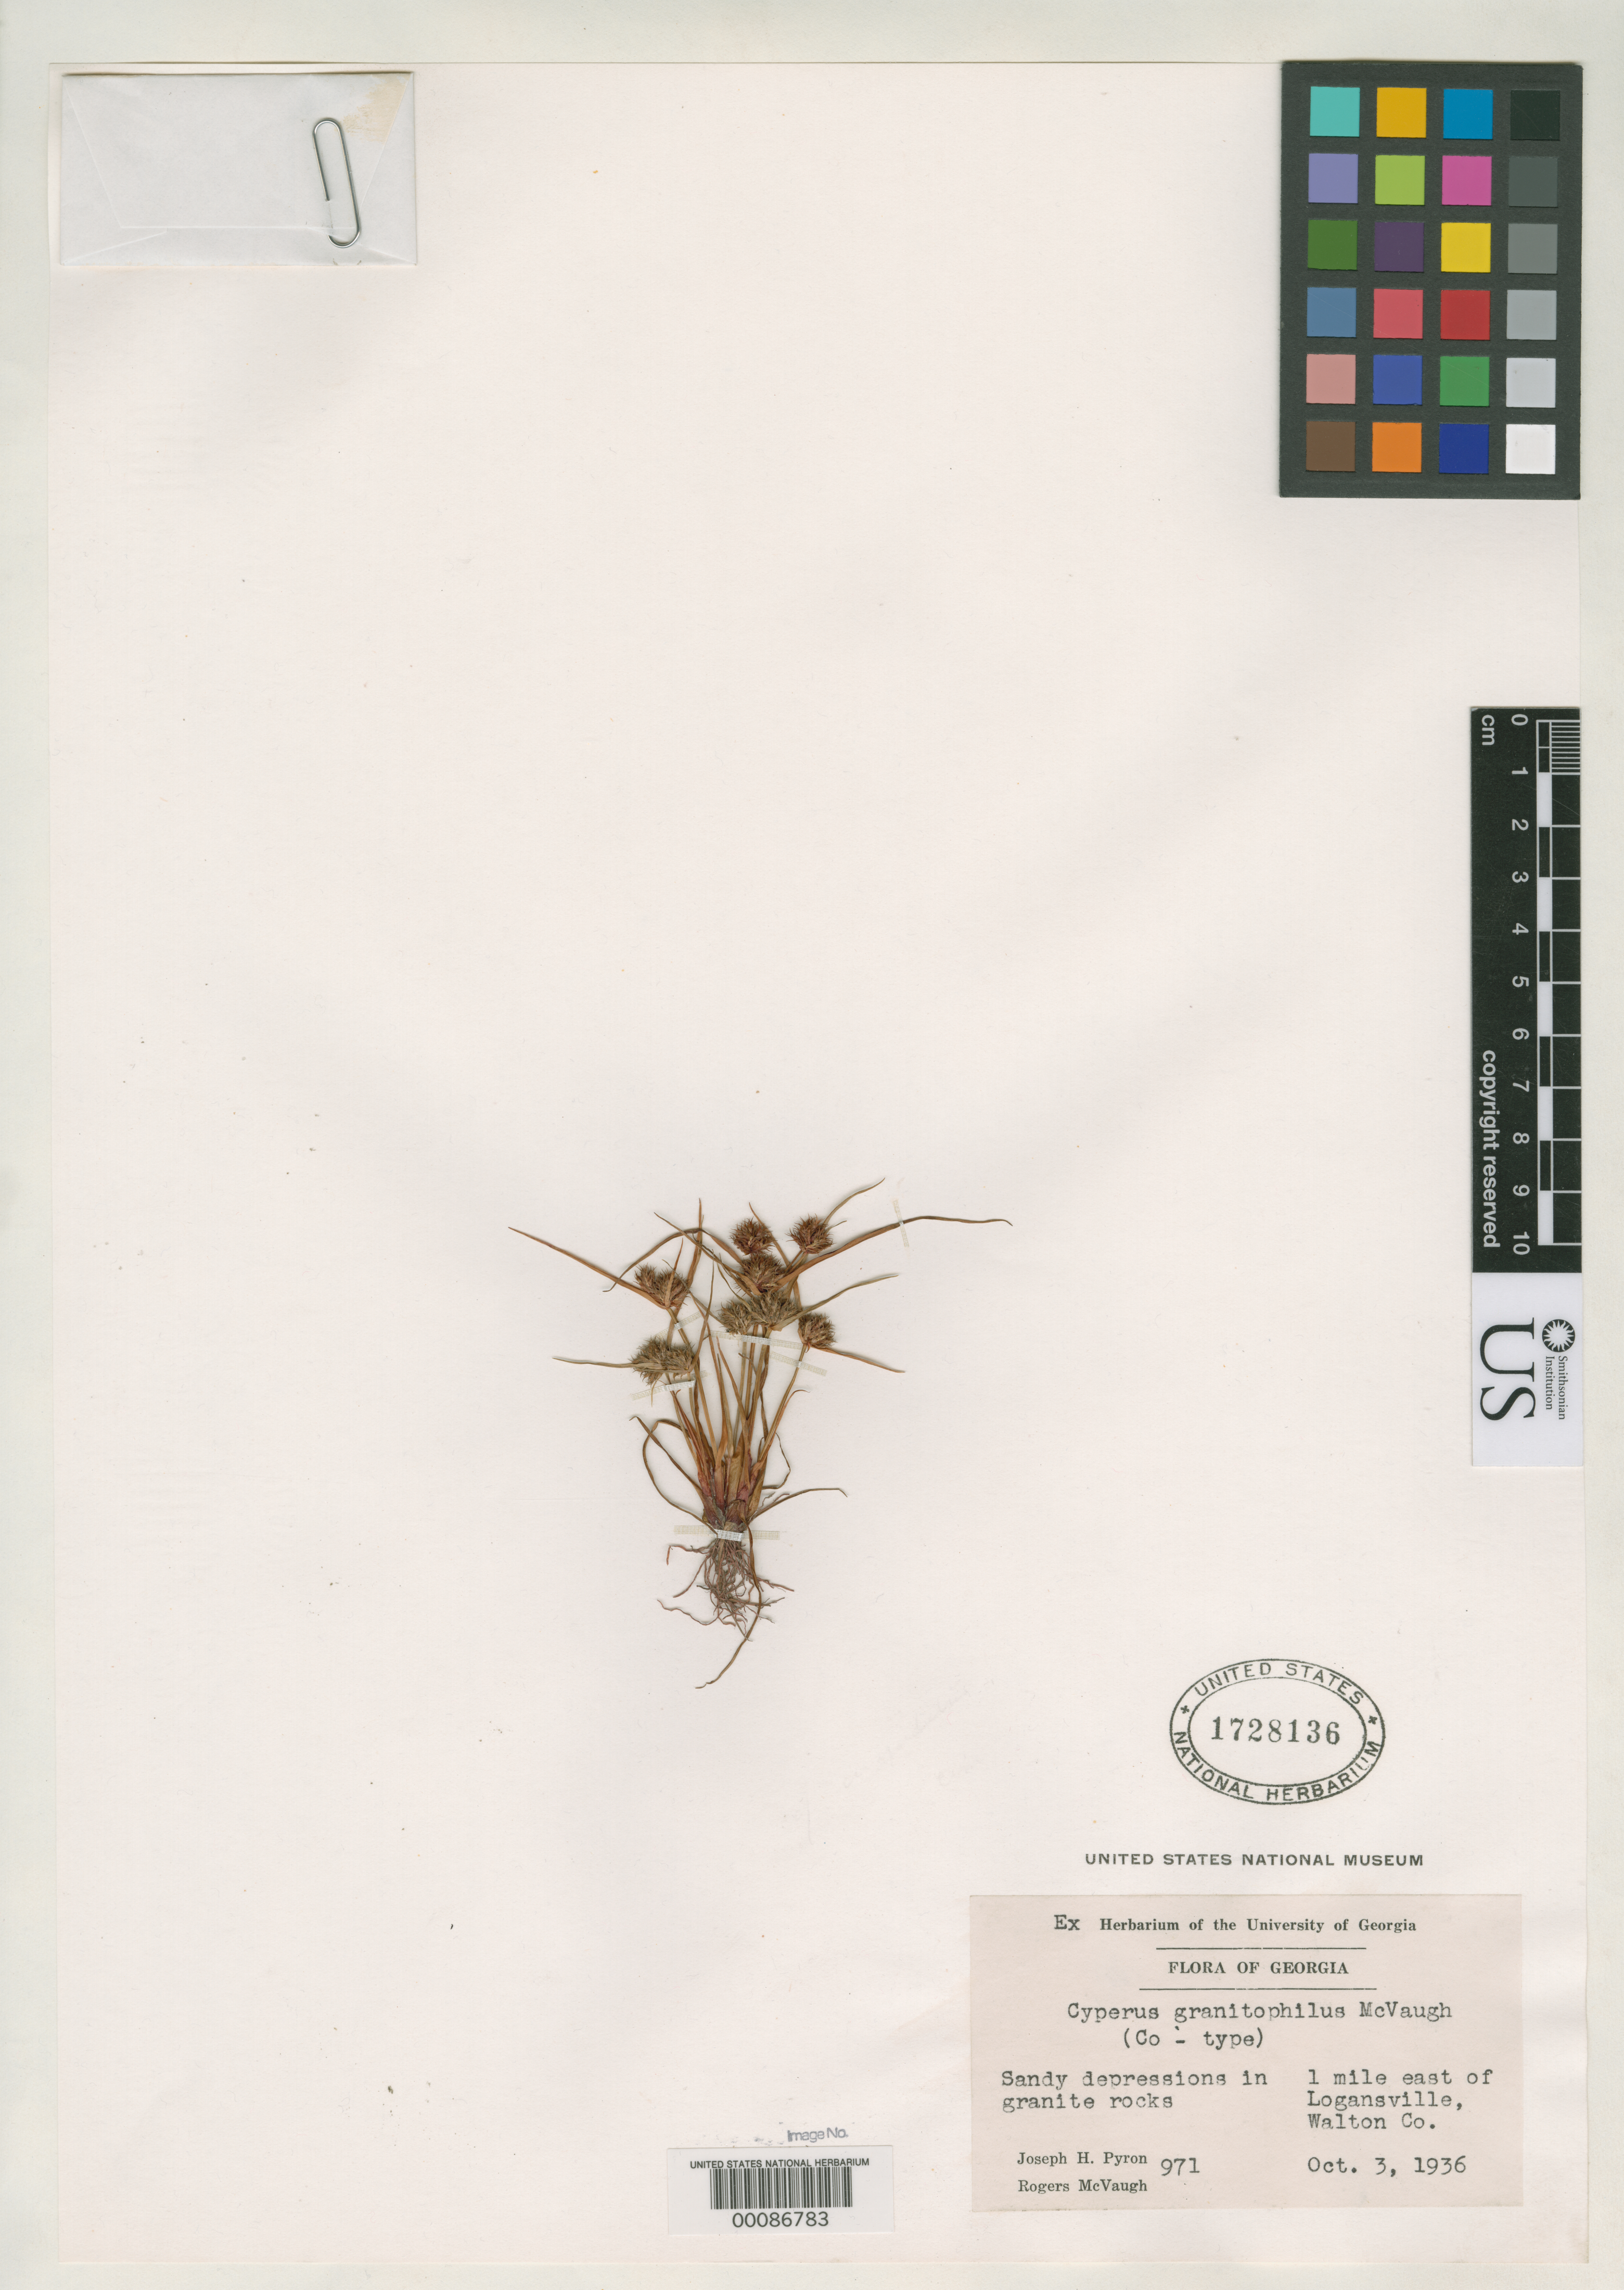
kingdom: Plantae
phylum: Tracheophyta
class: Liliopsida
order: Poales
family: Cyperaceae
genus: Cyperus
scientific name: Cyperus granitophilus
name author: McVaugh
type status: Isotype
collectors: J. H. Pyron & R. McVaugh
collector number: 971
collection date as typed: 03 Oct 1936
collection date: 1936-10-03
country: United States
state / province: Georgia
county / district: Walton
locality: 1 mi E of Logansville.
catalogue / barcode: US 1728136